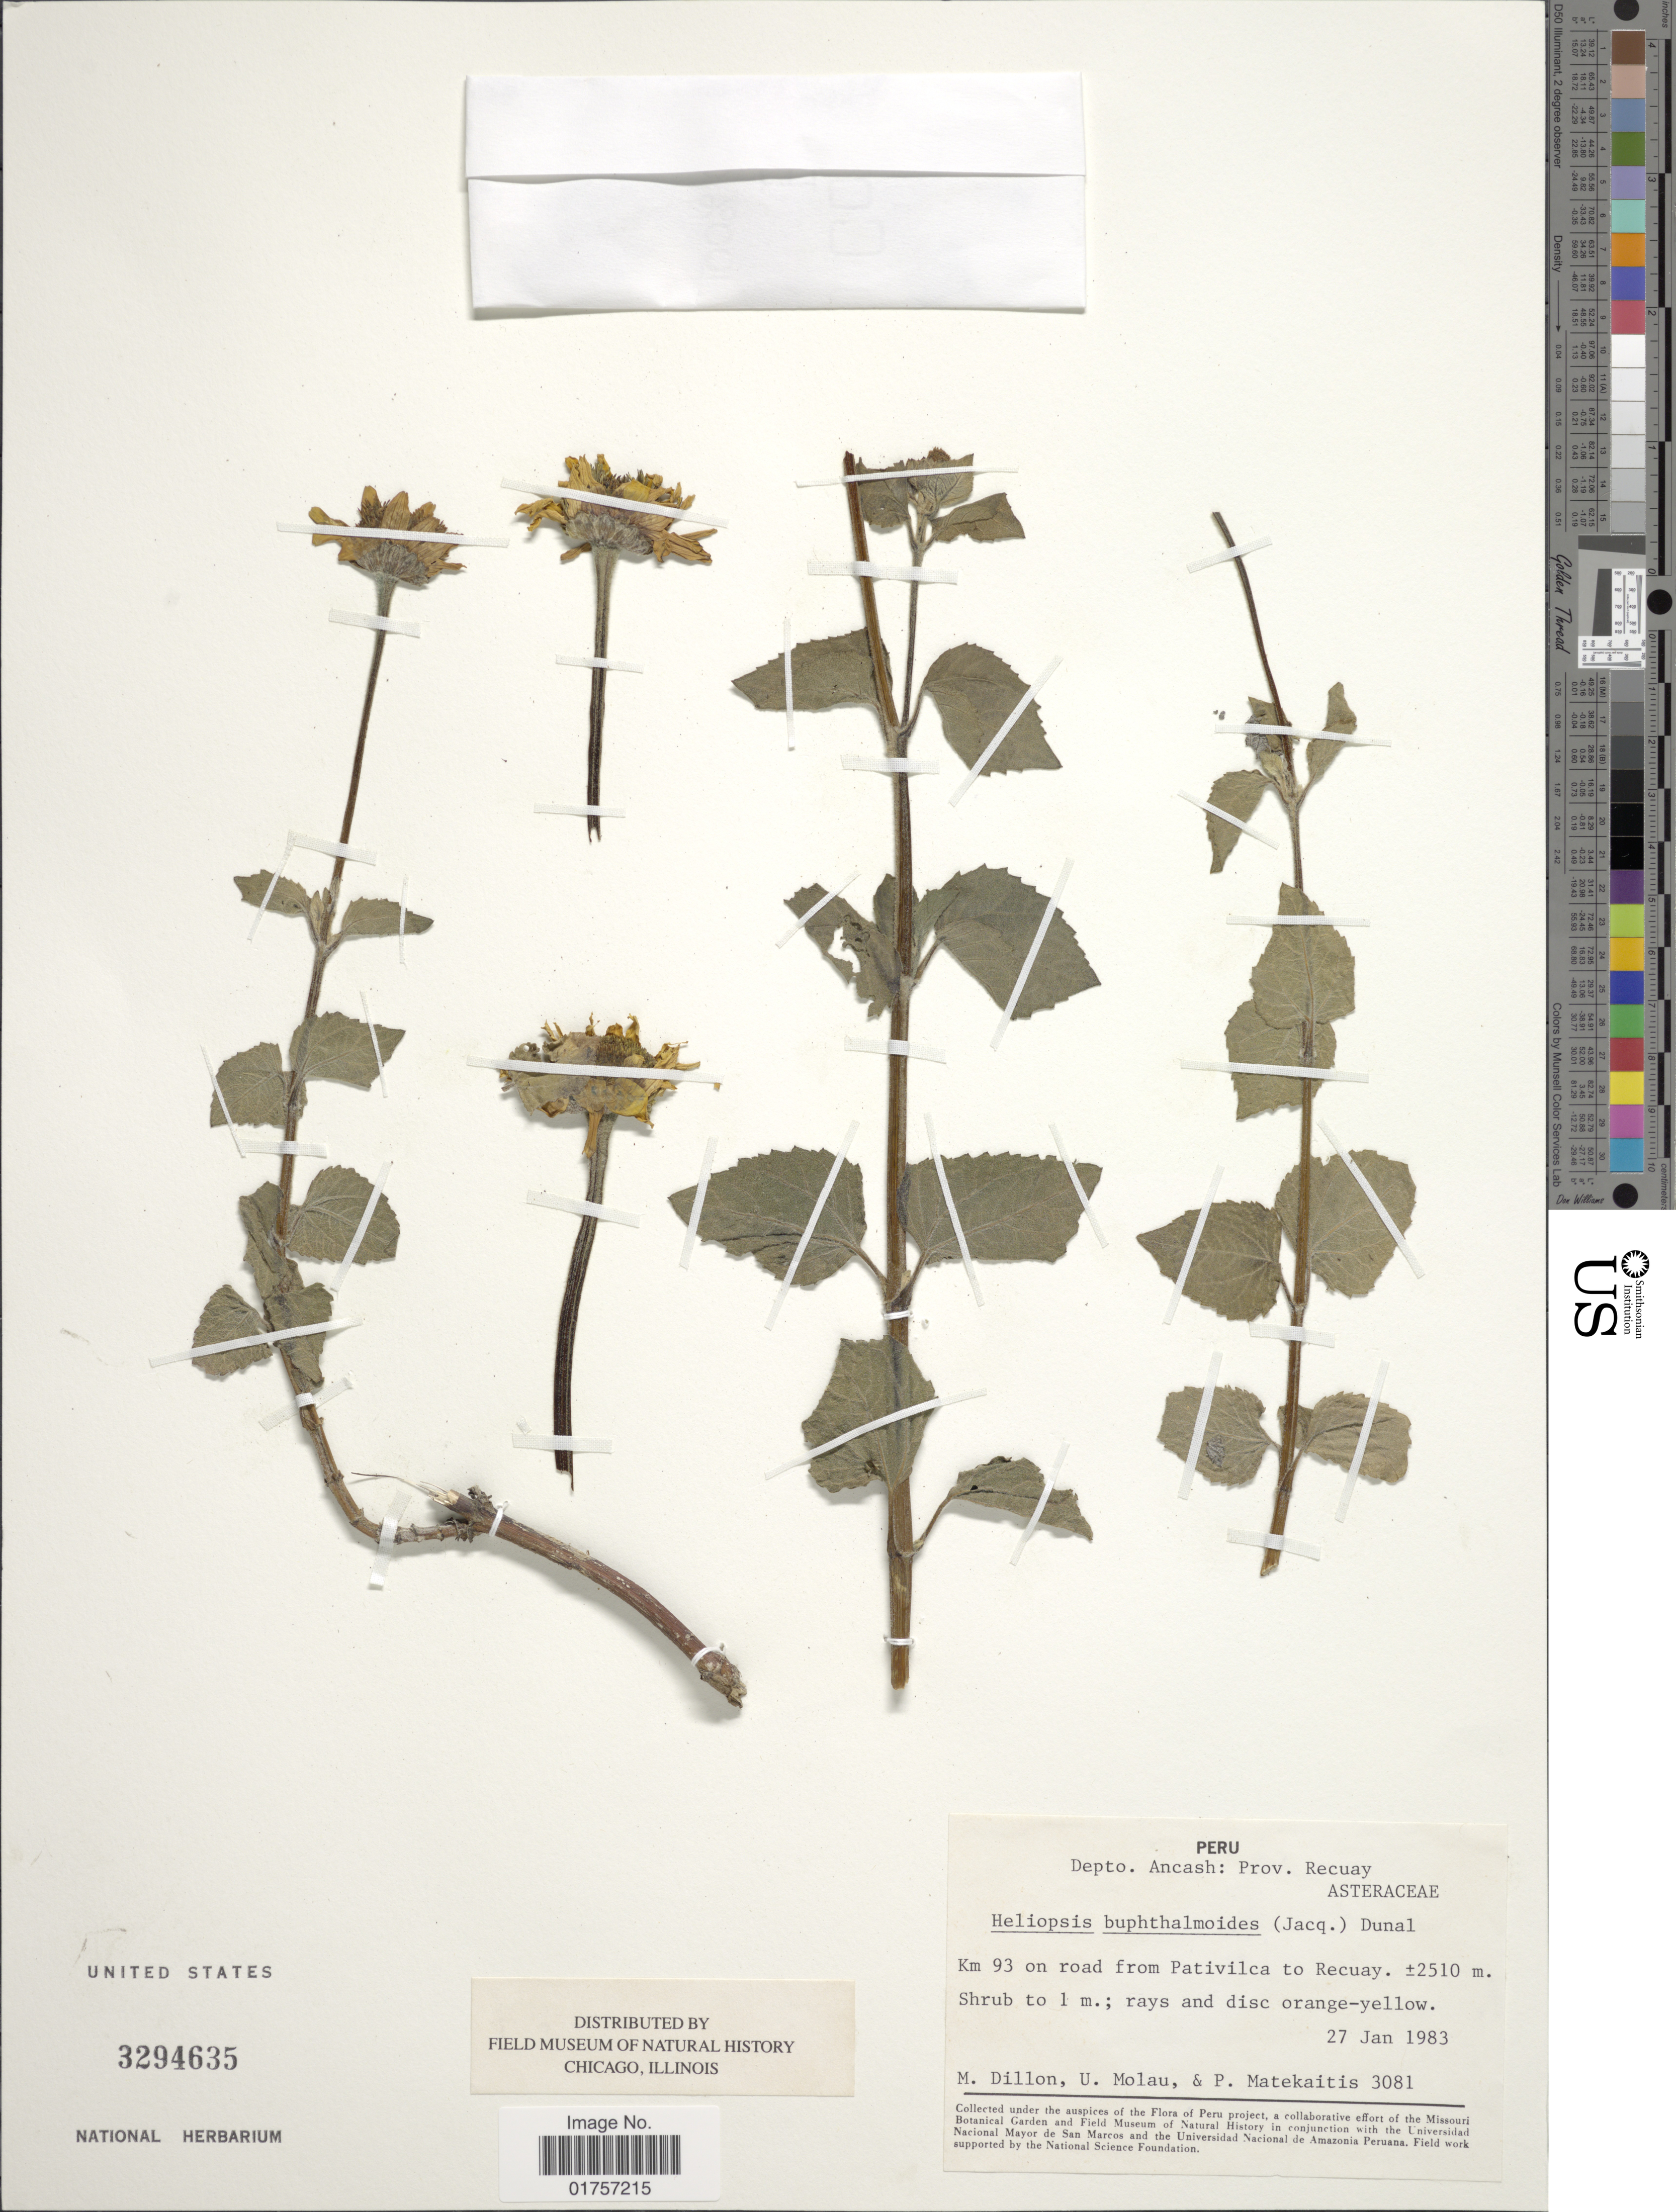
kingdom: Plantae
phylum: Tracheophyta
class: Magnoliopsida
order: Asterales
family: Asteraceae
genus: Heliopsis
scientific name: Heliopsis buphthalmoides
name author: (Jacq.) Dunal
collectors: M. O. Dillon, U. Molau & P. Matekaitis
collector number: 3081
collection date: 1983-01-27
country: Peru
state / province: Ancash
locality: Prov. Recuay. Km 93 on road from Pativilca to Recuay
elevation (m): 2510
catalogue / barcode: US 3294635